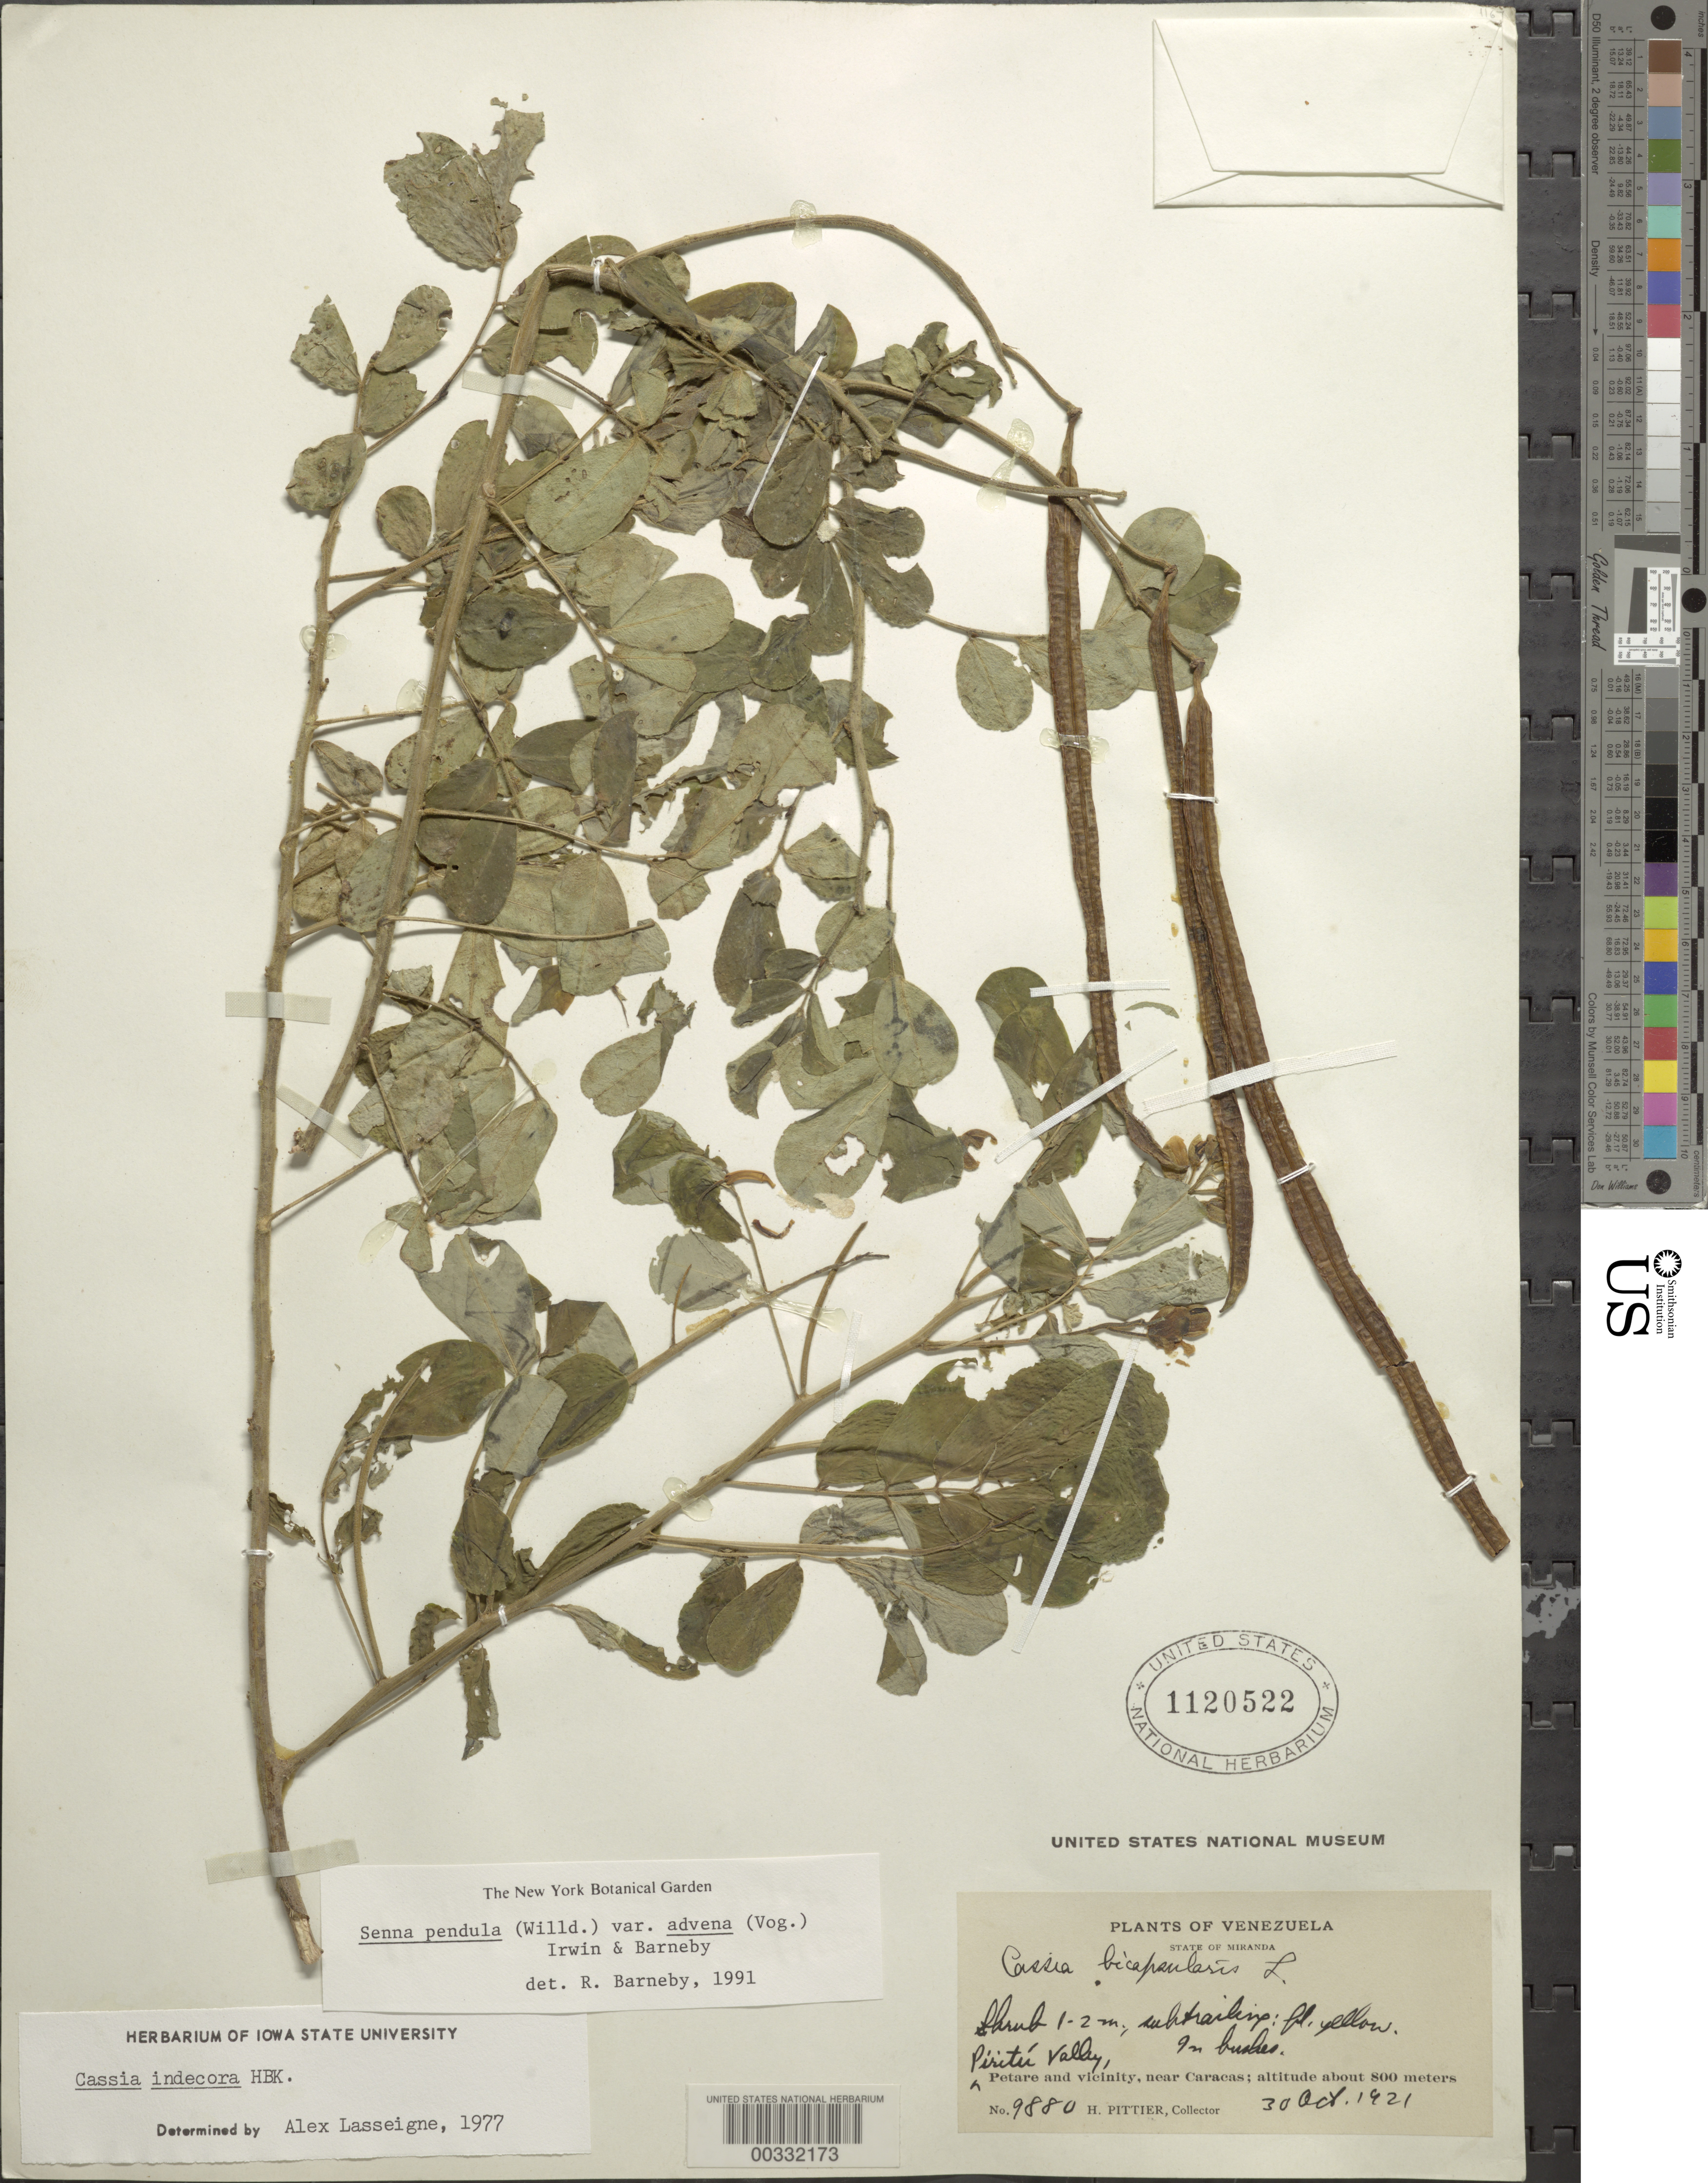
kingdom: Plantae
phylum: Tracheophyta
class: Magnoliopsida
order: Fabales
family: Fabaceae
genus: Senna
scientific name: Senna pendula var. advena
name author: (Vogel) H.S. Irwin & Barneby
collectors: H. F. Pittier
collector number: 9880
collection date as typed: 30 Oct 1921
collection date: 1921-10-30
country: Venezuela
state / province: Miranda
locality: Piritu valley; petare and vicinity, near caracas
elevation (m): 800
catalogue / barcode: US 1120522